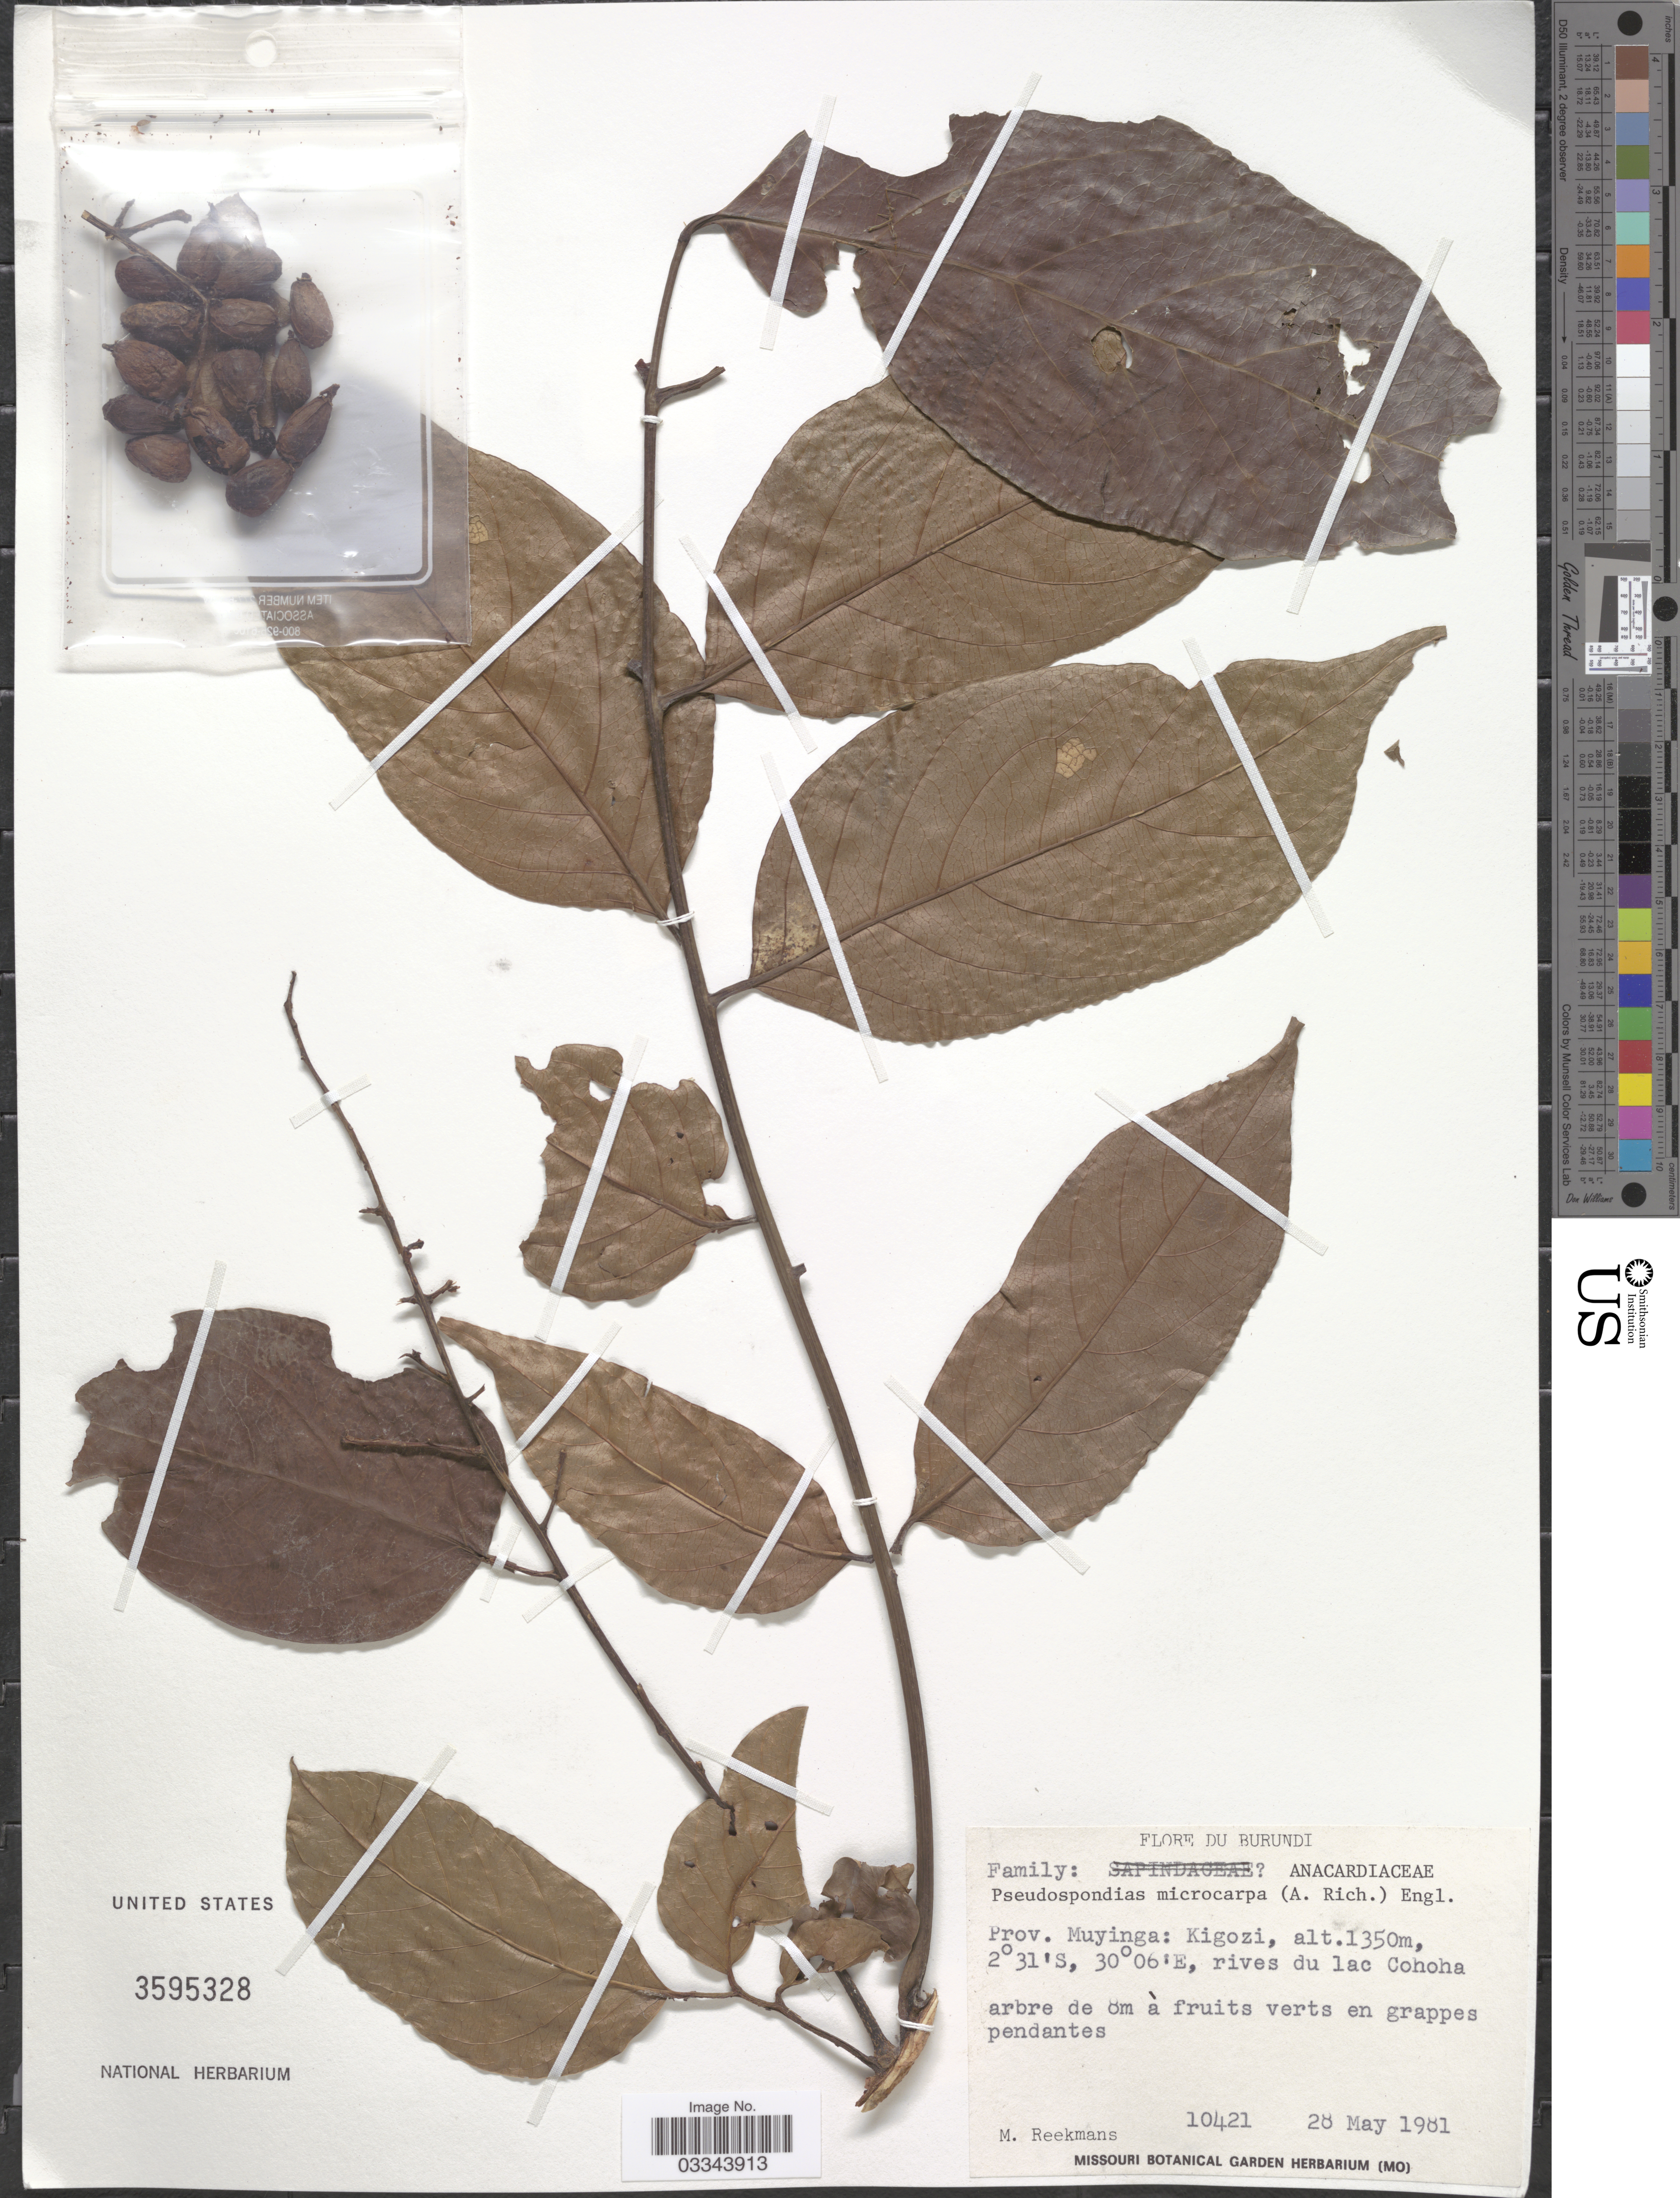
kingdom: Plantae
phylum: Tracheophyta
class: Magnoliopsida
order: Sapindales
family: Anacardiaceae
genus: Pseudospondias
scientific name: Pseudospondias microcarpa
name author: (A. Rich.) Engl.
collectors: M. Reekmans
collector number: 10421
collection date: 1981-05-28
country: Burundi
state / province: Muyinga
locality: Kigozi, rives du lac Cohoha.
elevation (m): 1350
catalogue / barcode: US 3595328